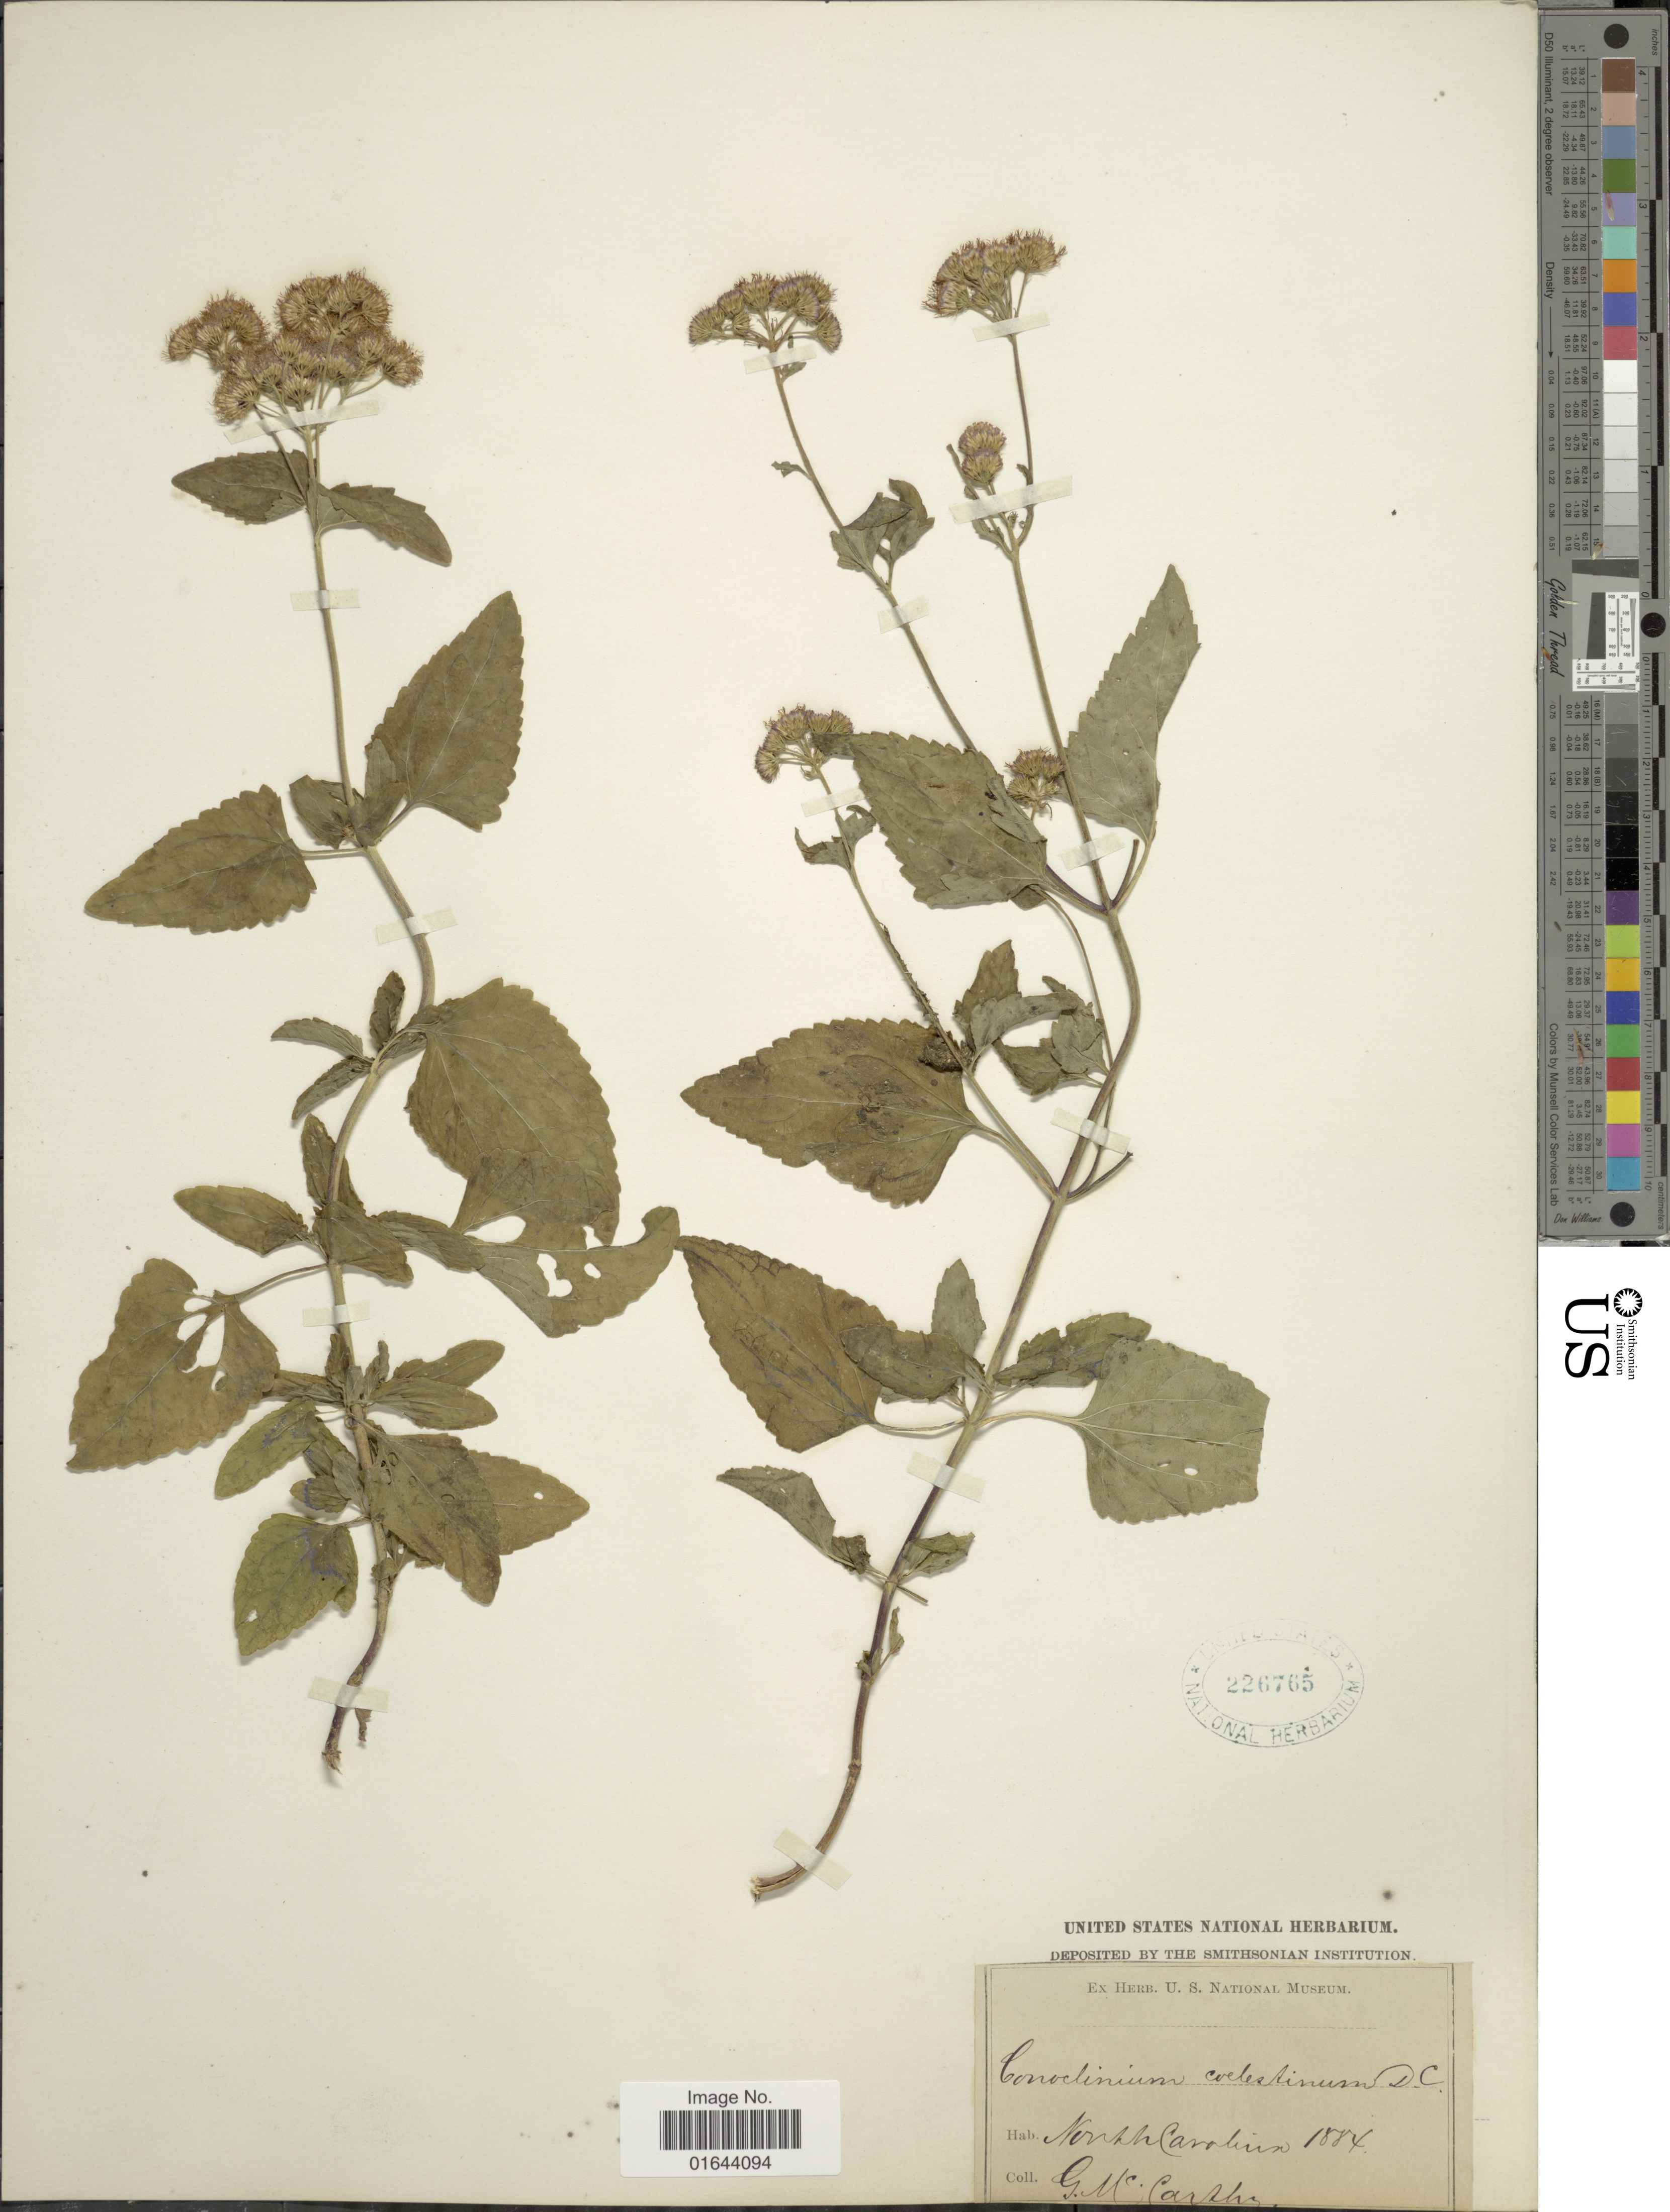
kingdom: Plantae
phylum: Tracheophyta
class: Magnoliopsida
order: Asterales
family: Asteraceae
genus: Conoclinium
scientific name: Conoclinium coelestinum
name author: (L.) DC.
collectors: G. M. McCarthy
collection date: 1884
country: United States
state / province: North Carolina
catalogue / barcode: US 226765